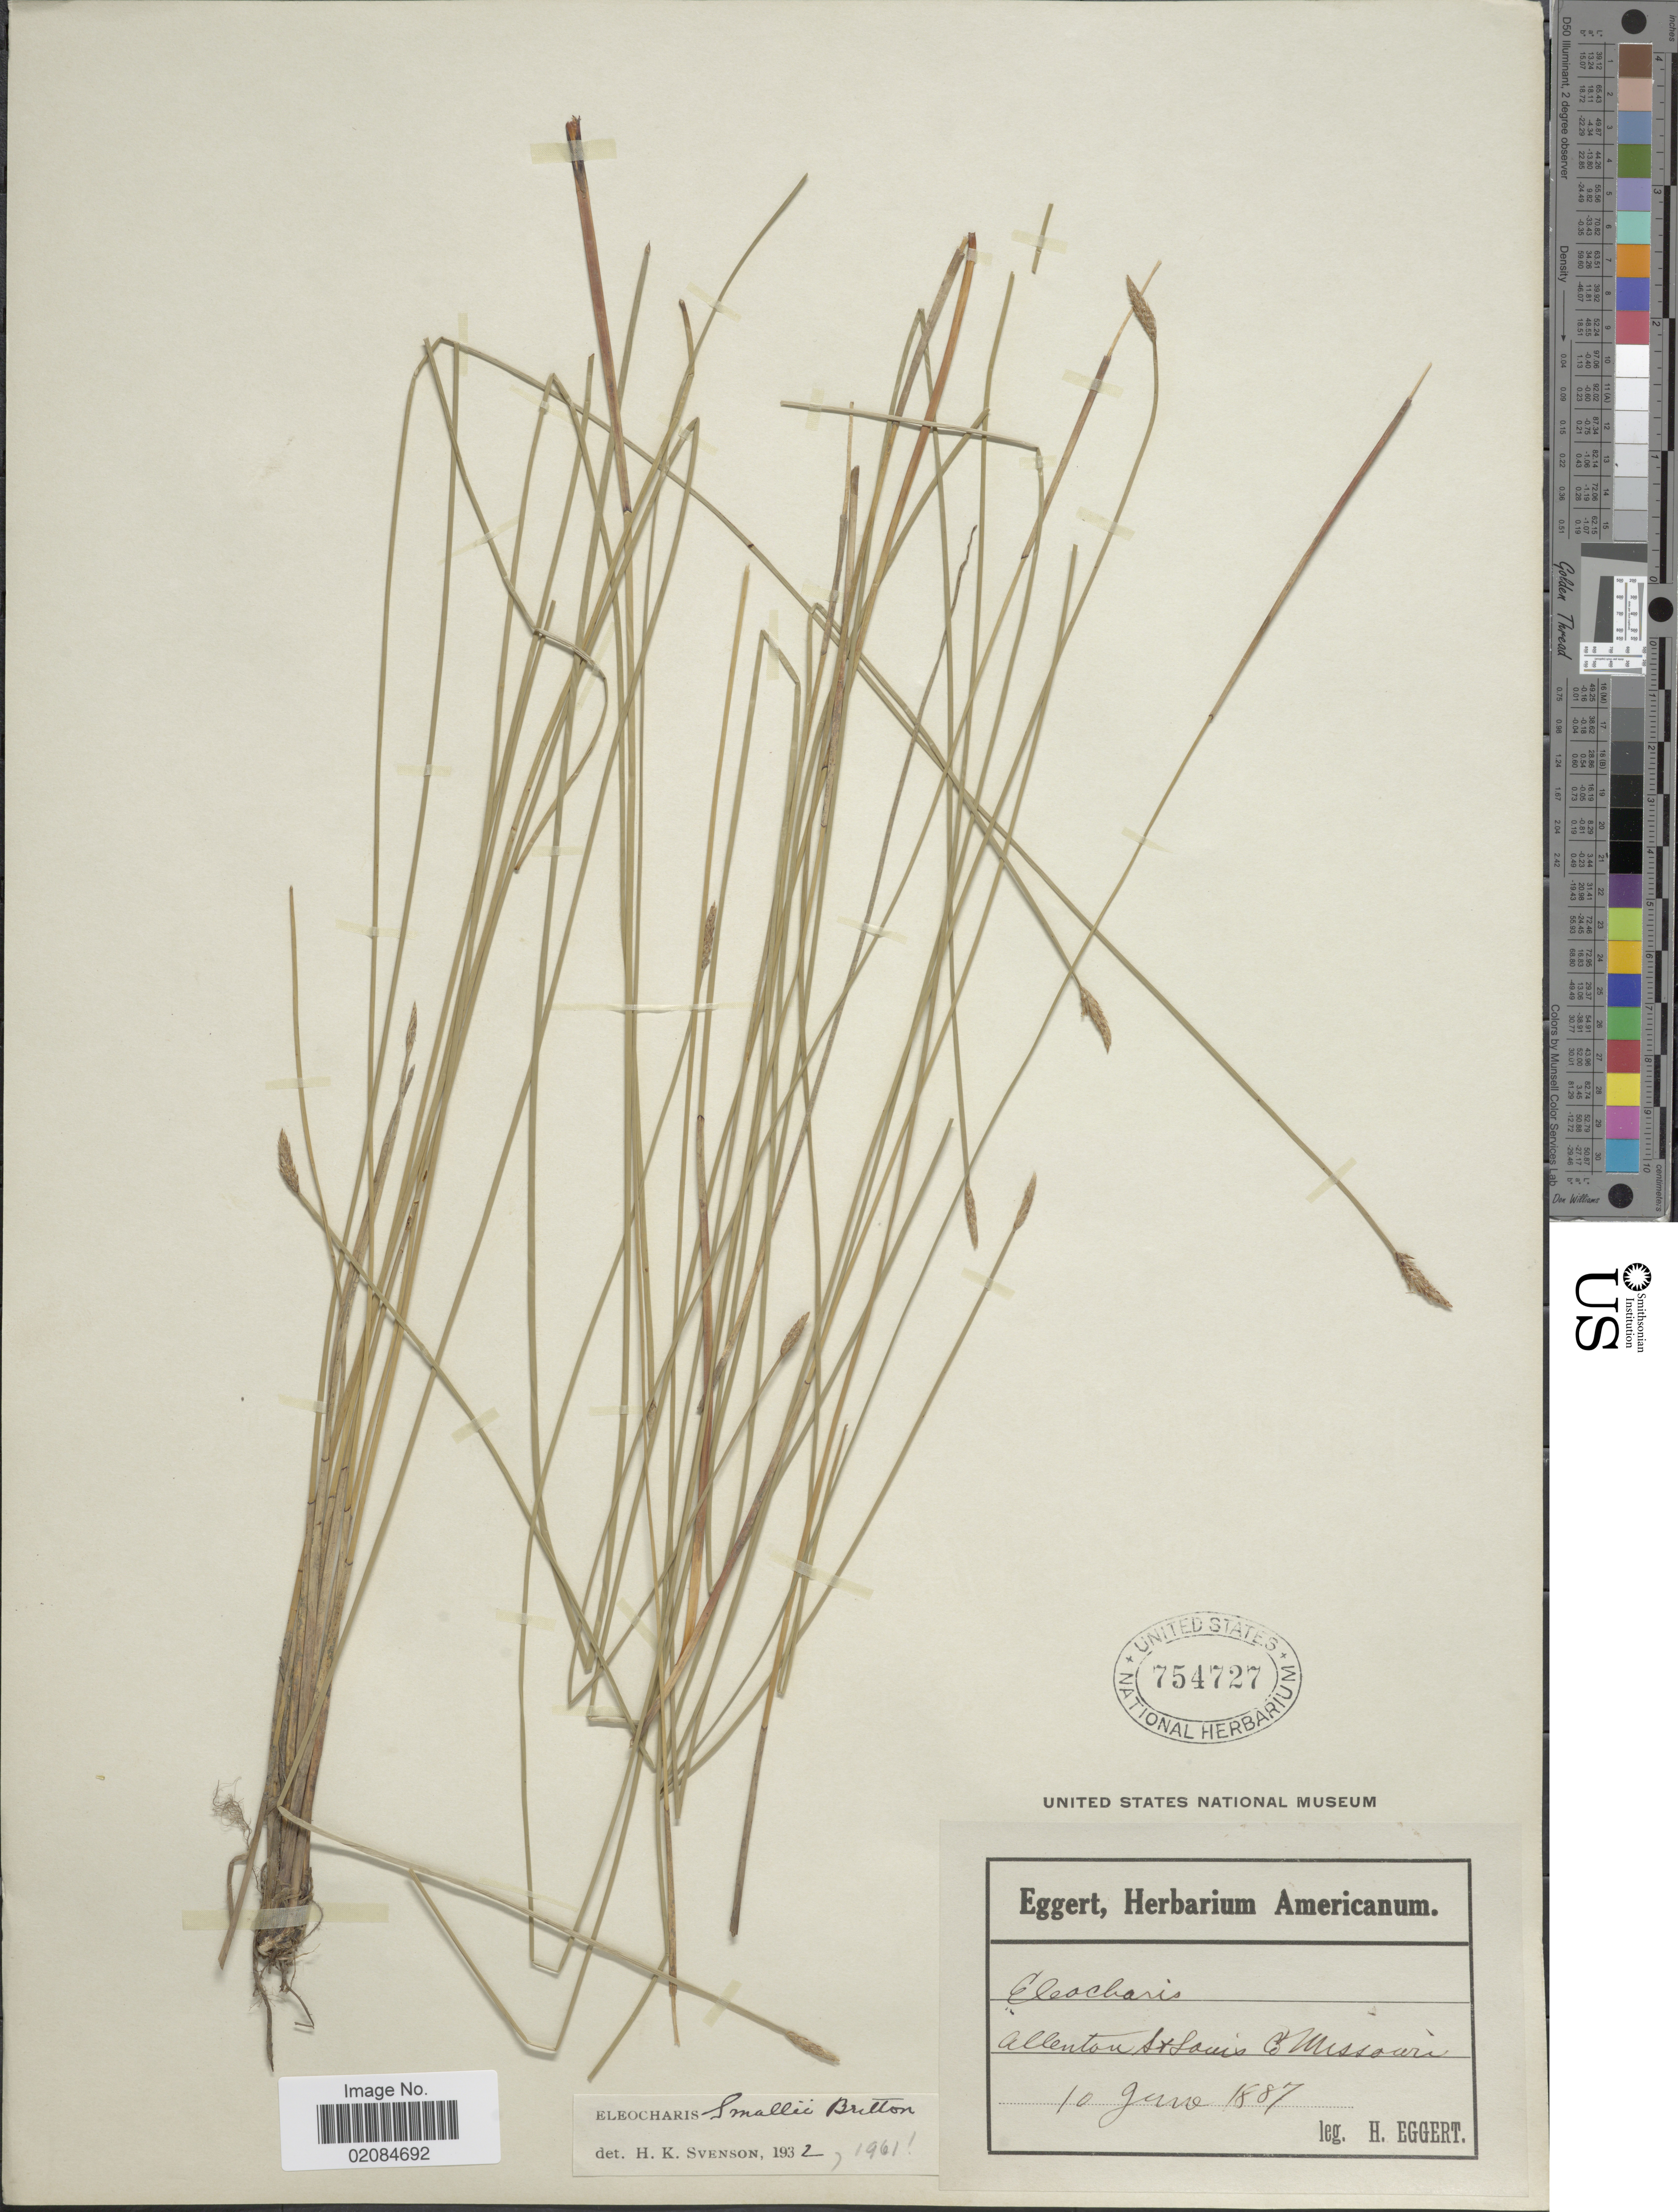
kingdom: Plantae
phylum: Tracheophyta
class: Liliopsida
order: Poales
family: Cyperaceae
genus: Eleocharis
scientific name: Eleocharis palustris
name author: (L.) Roem. & Schult.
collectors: H. Eggert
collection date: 1887-06-10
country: United States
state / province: Missouri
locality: Allenton St. Louis Co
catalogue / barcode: US 754727